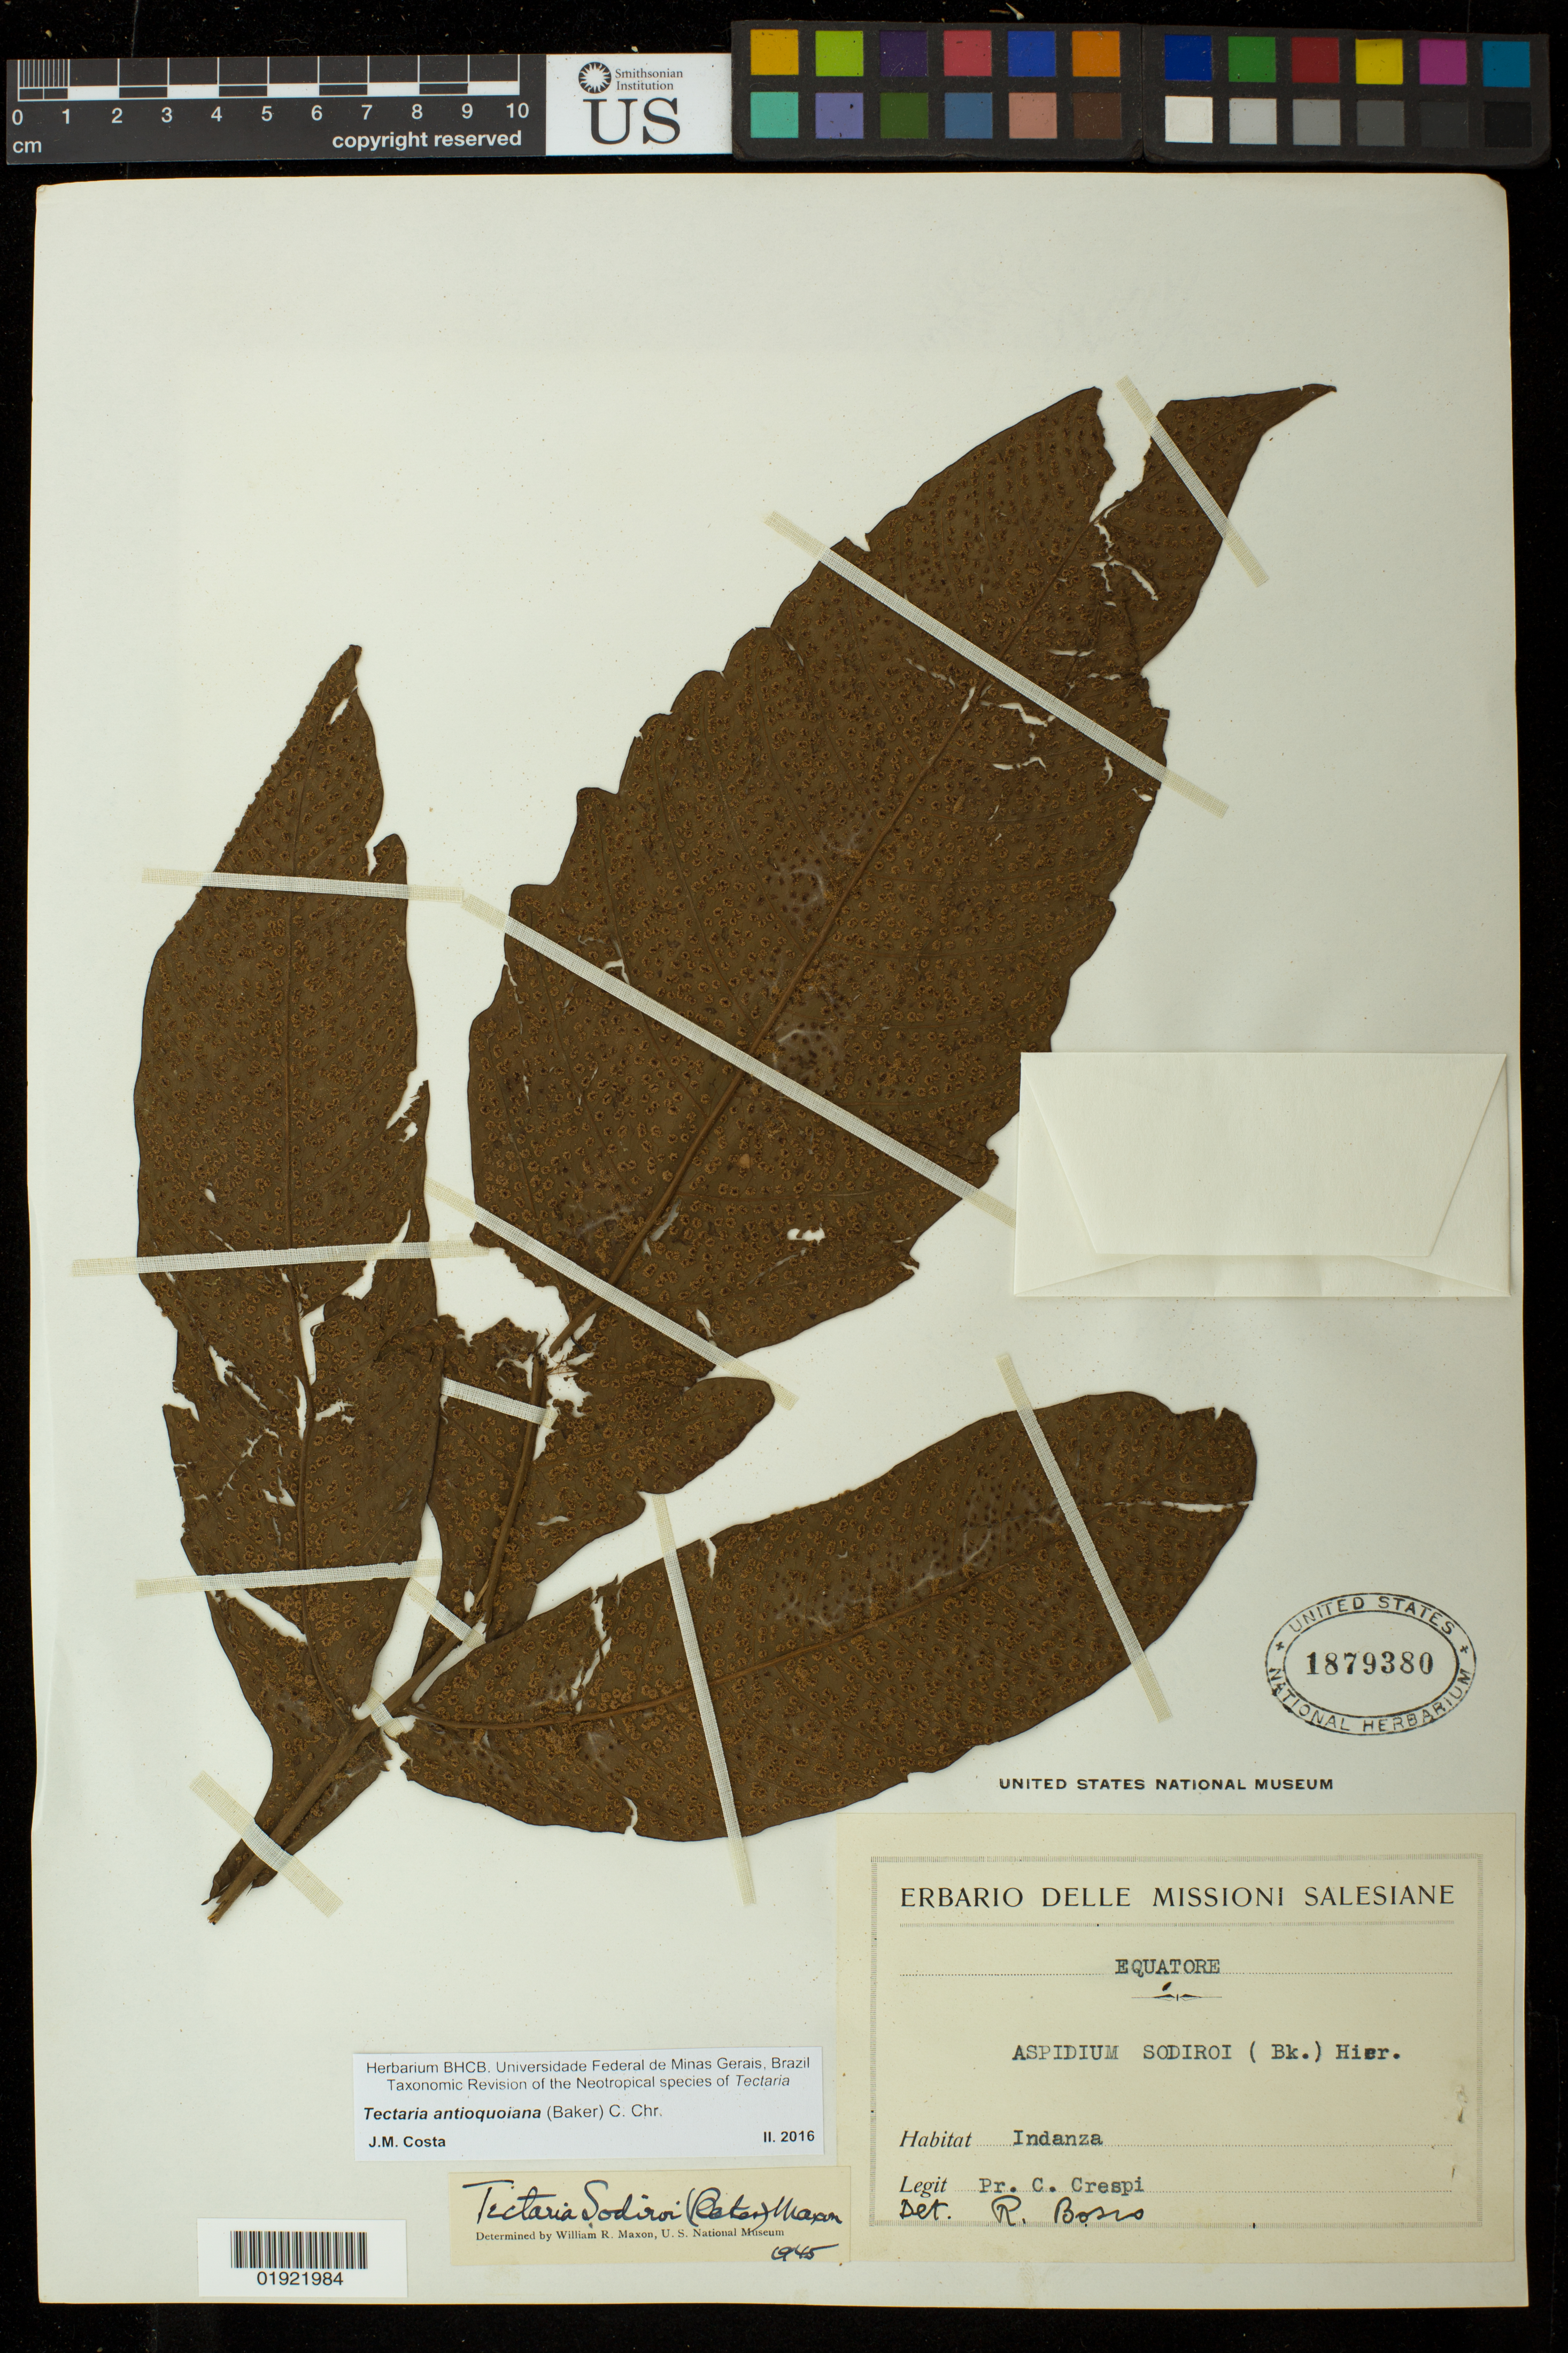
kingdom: Plantae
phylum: Tracheophyta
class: Polypodiopsida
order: Polypodiales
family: Tectariaceae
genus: Tectaria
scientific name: Tectaria antioquoiana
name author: (Baker) C. Chr.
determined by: Costa, J. M.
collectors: C. Crespi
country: Ecuador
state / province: Morona-Santiago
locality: Indanza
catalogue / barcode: US 1879380